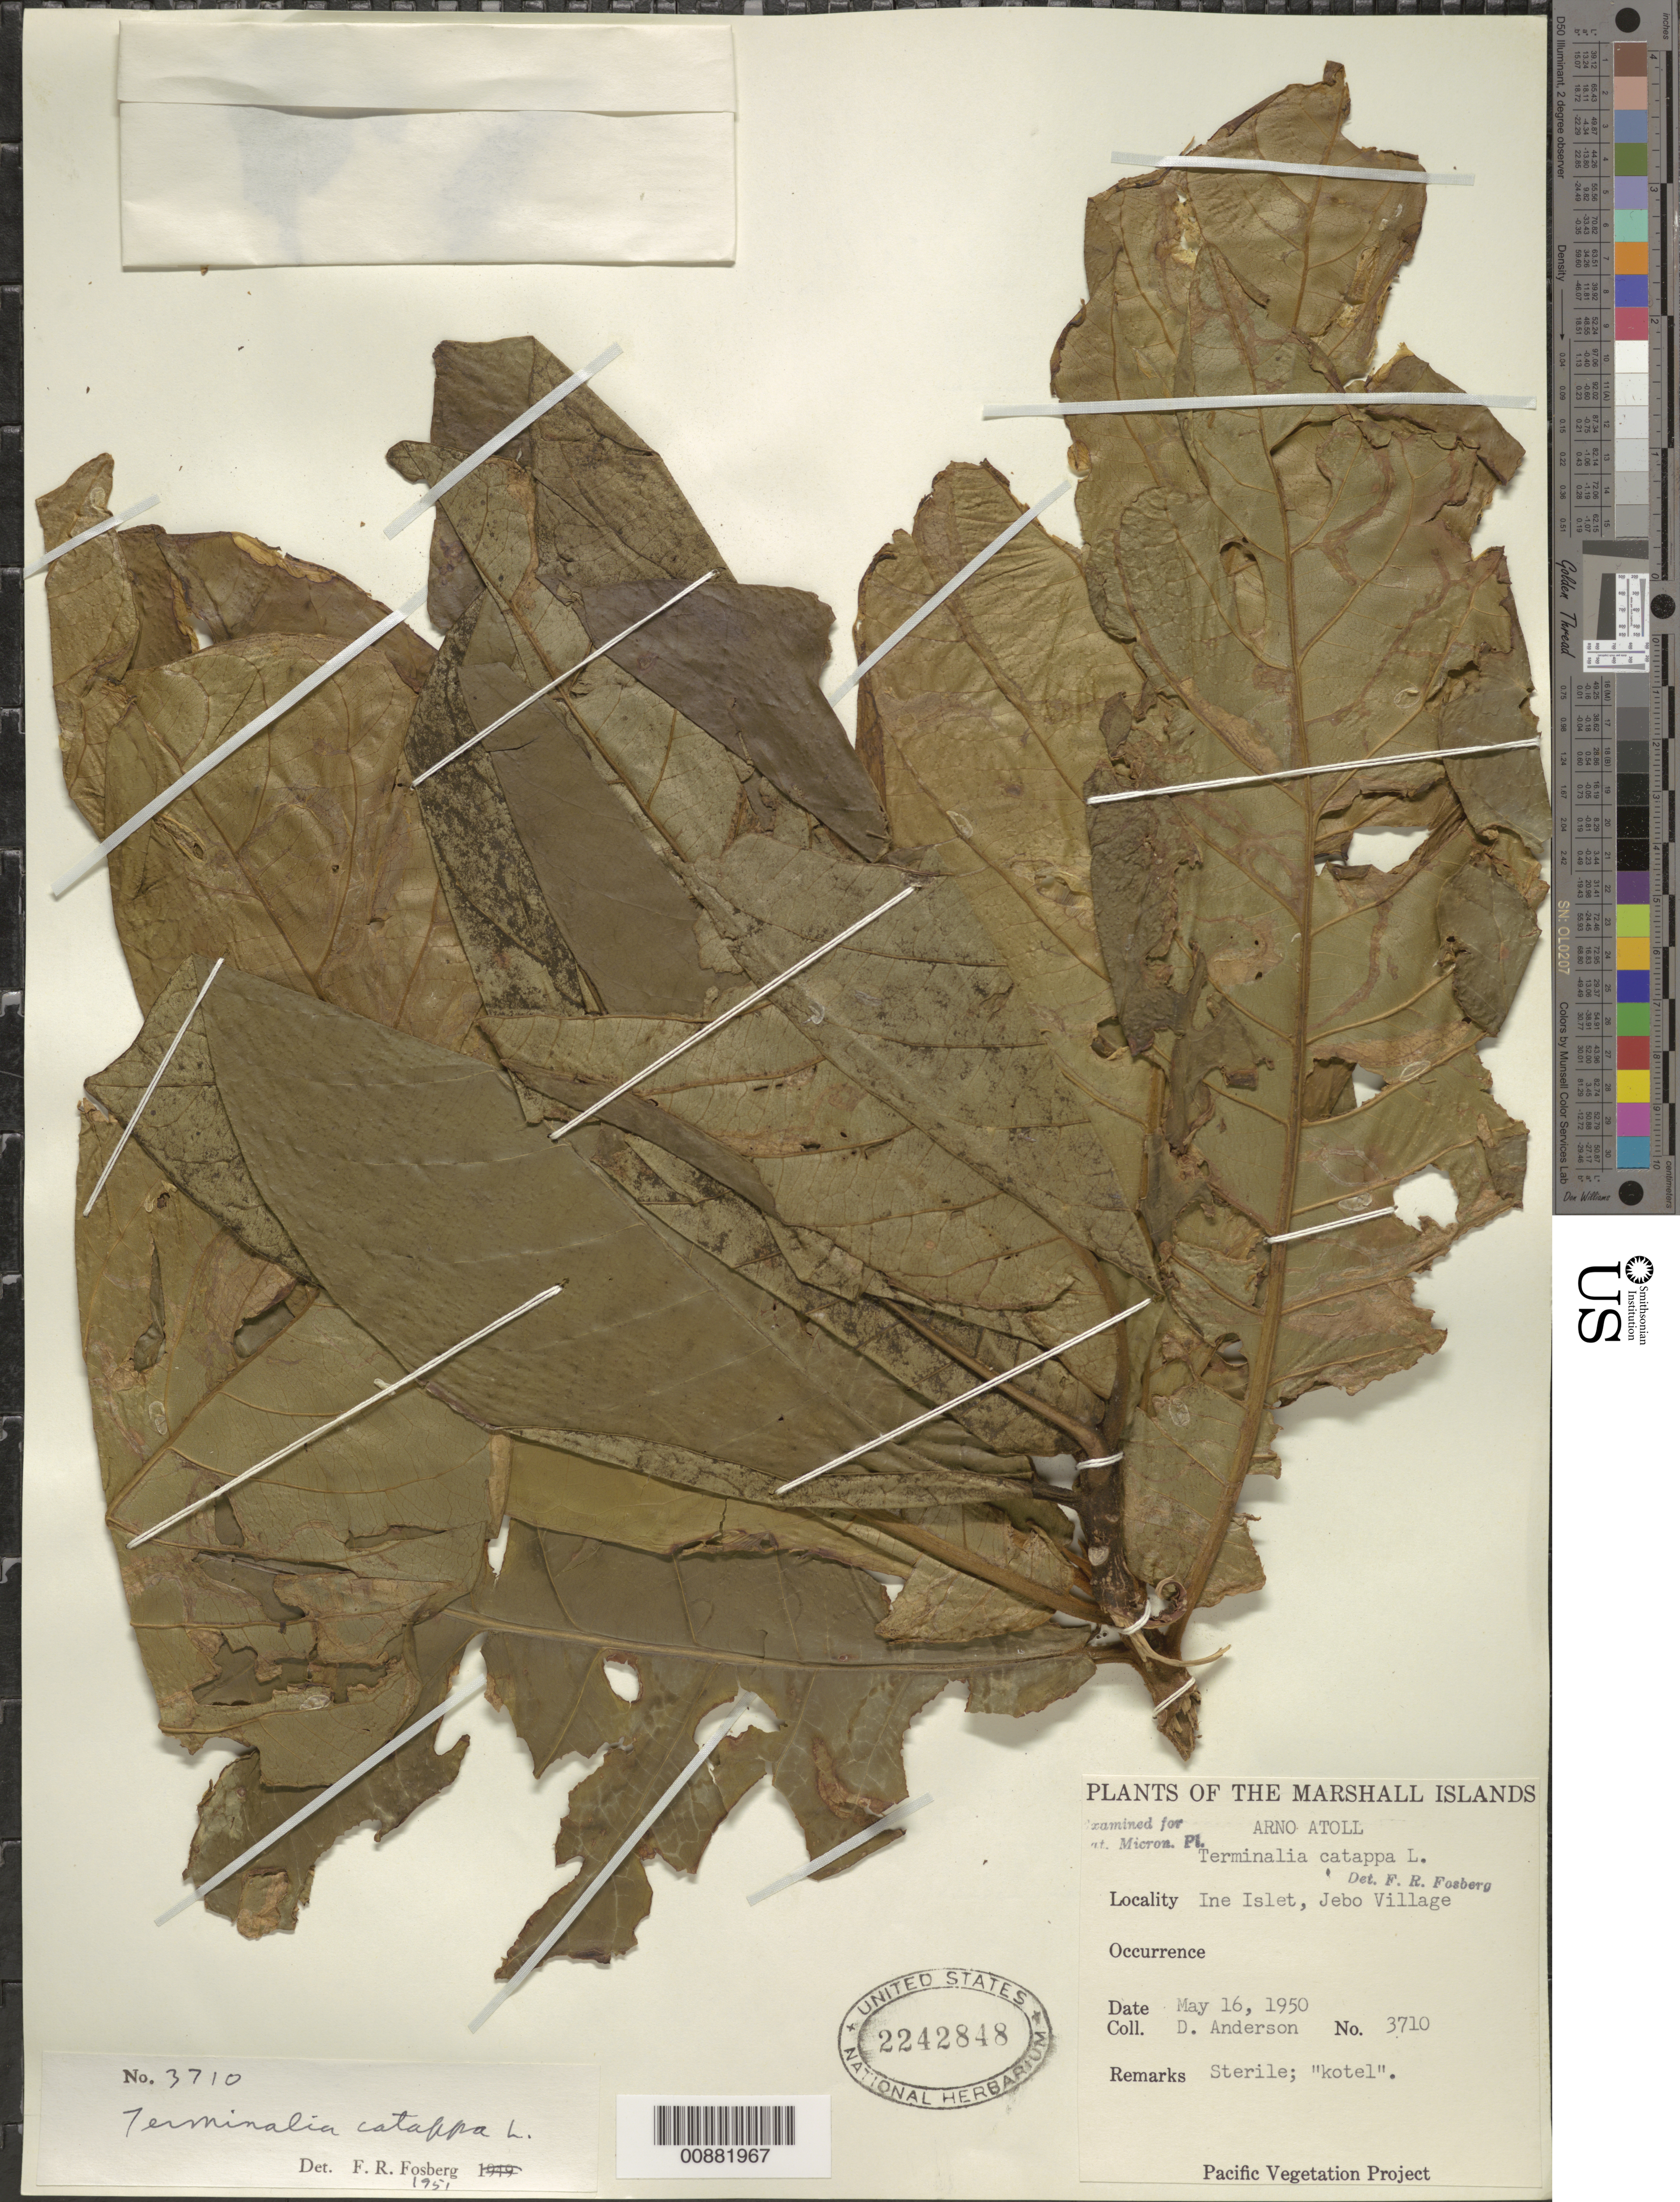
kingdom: Plantae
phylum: Tracheophyta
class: Magnoliopsida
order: Myrtales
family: Combretaceae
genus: Terminalia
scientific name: Terminalia catappa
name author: L.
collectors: D. Anderson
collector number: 3710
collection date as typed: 16 May 1950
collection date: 1950-05-16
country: Marshall Islands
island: Arno Atoll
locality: Ine Islet, Jebo village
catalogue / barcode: US 2242848